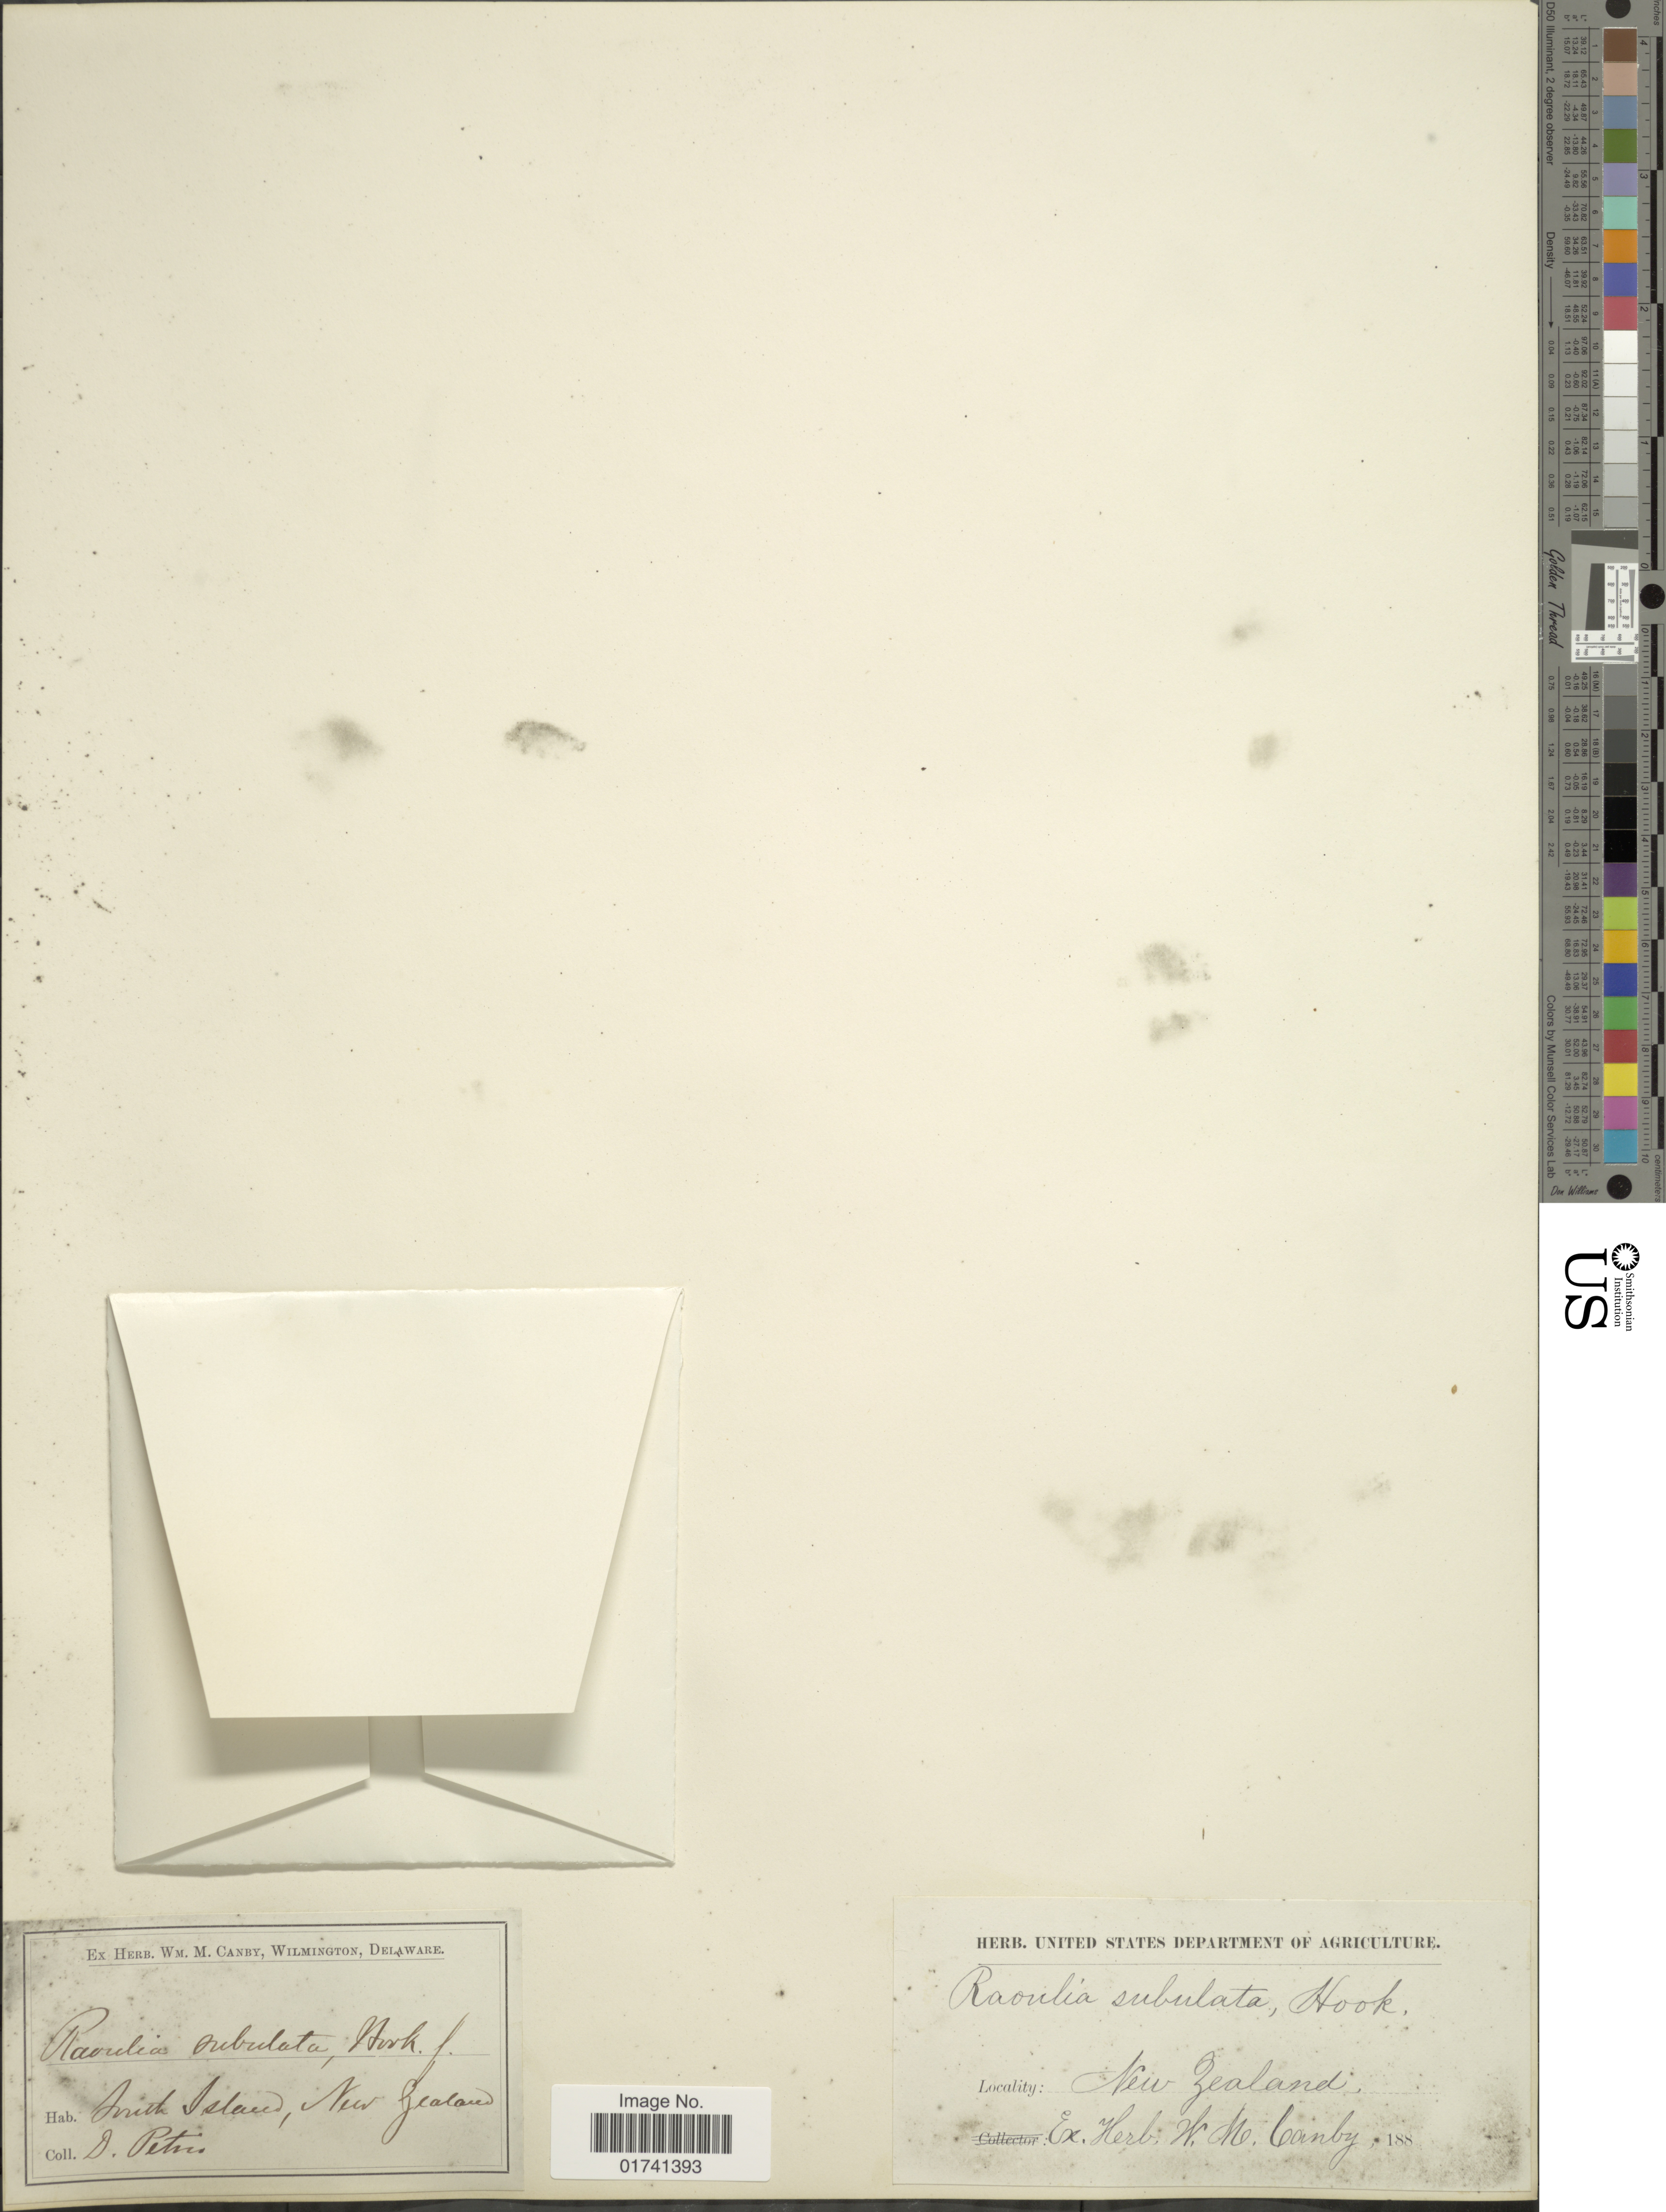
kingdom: Plantae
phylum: Tracheophyta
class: Magnoliopsida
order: Asterales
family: Asteraceae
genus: Raoulia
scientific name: Raoulia subulata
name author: Hook. f.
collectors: D. Peters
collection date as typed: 188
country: New Zealand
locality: South Island.